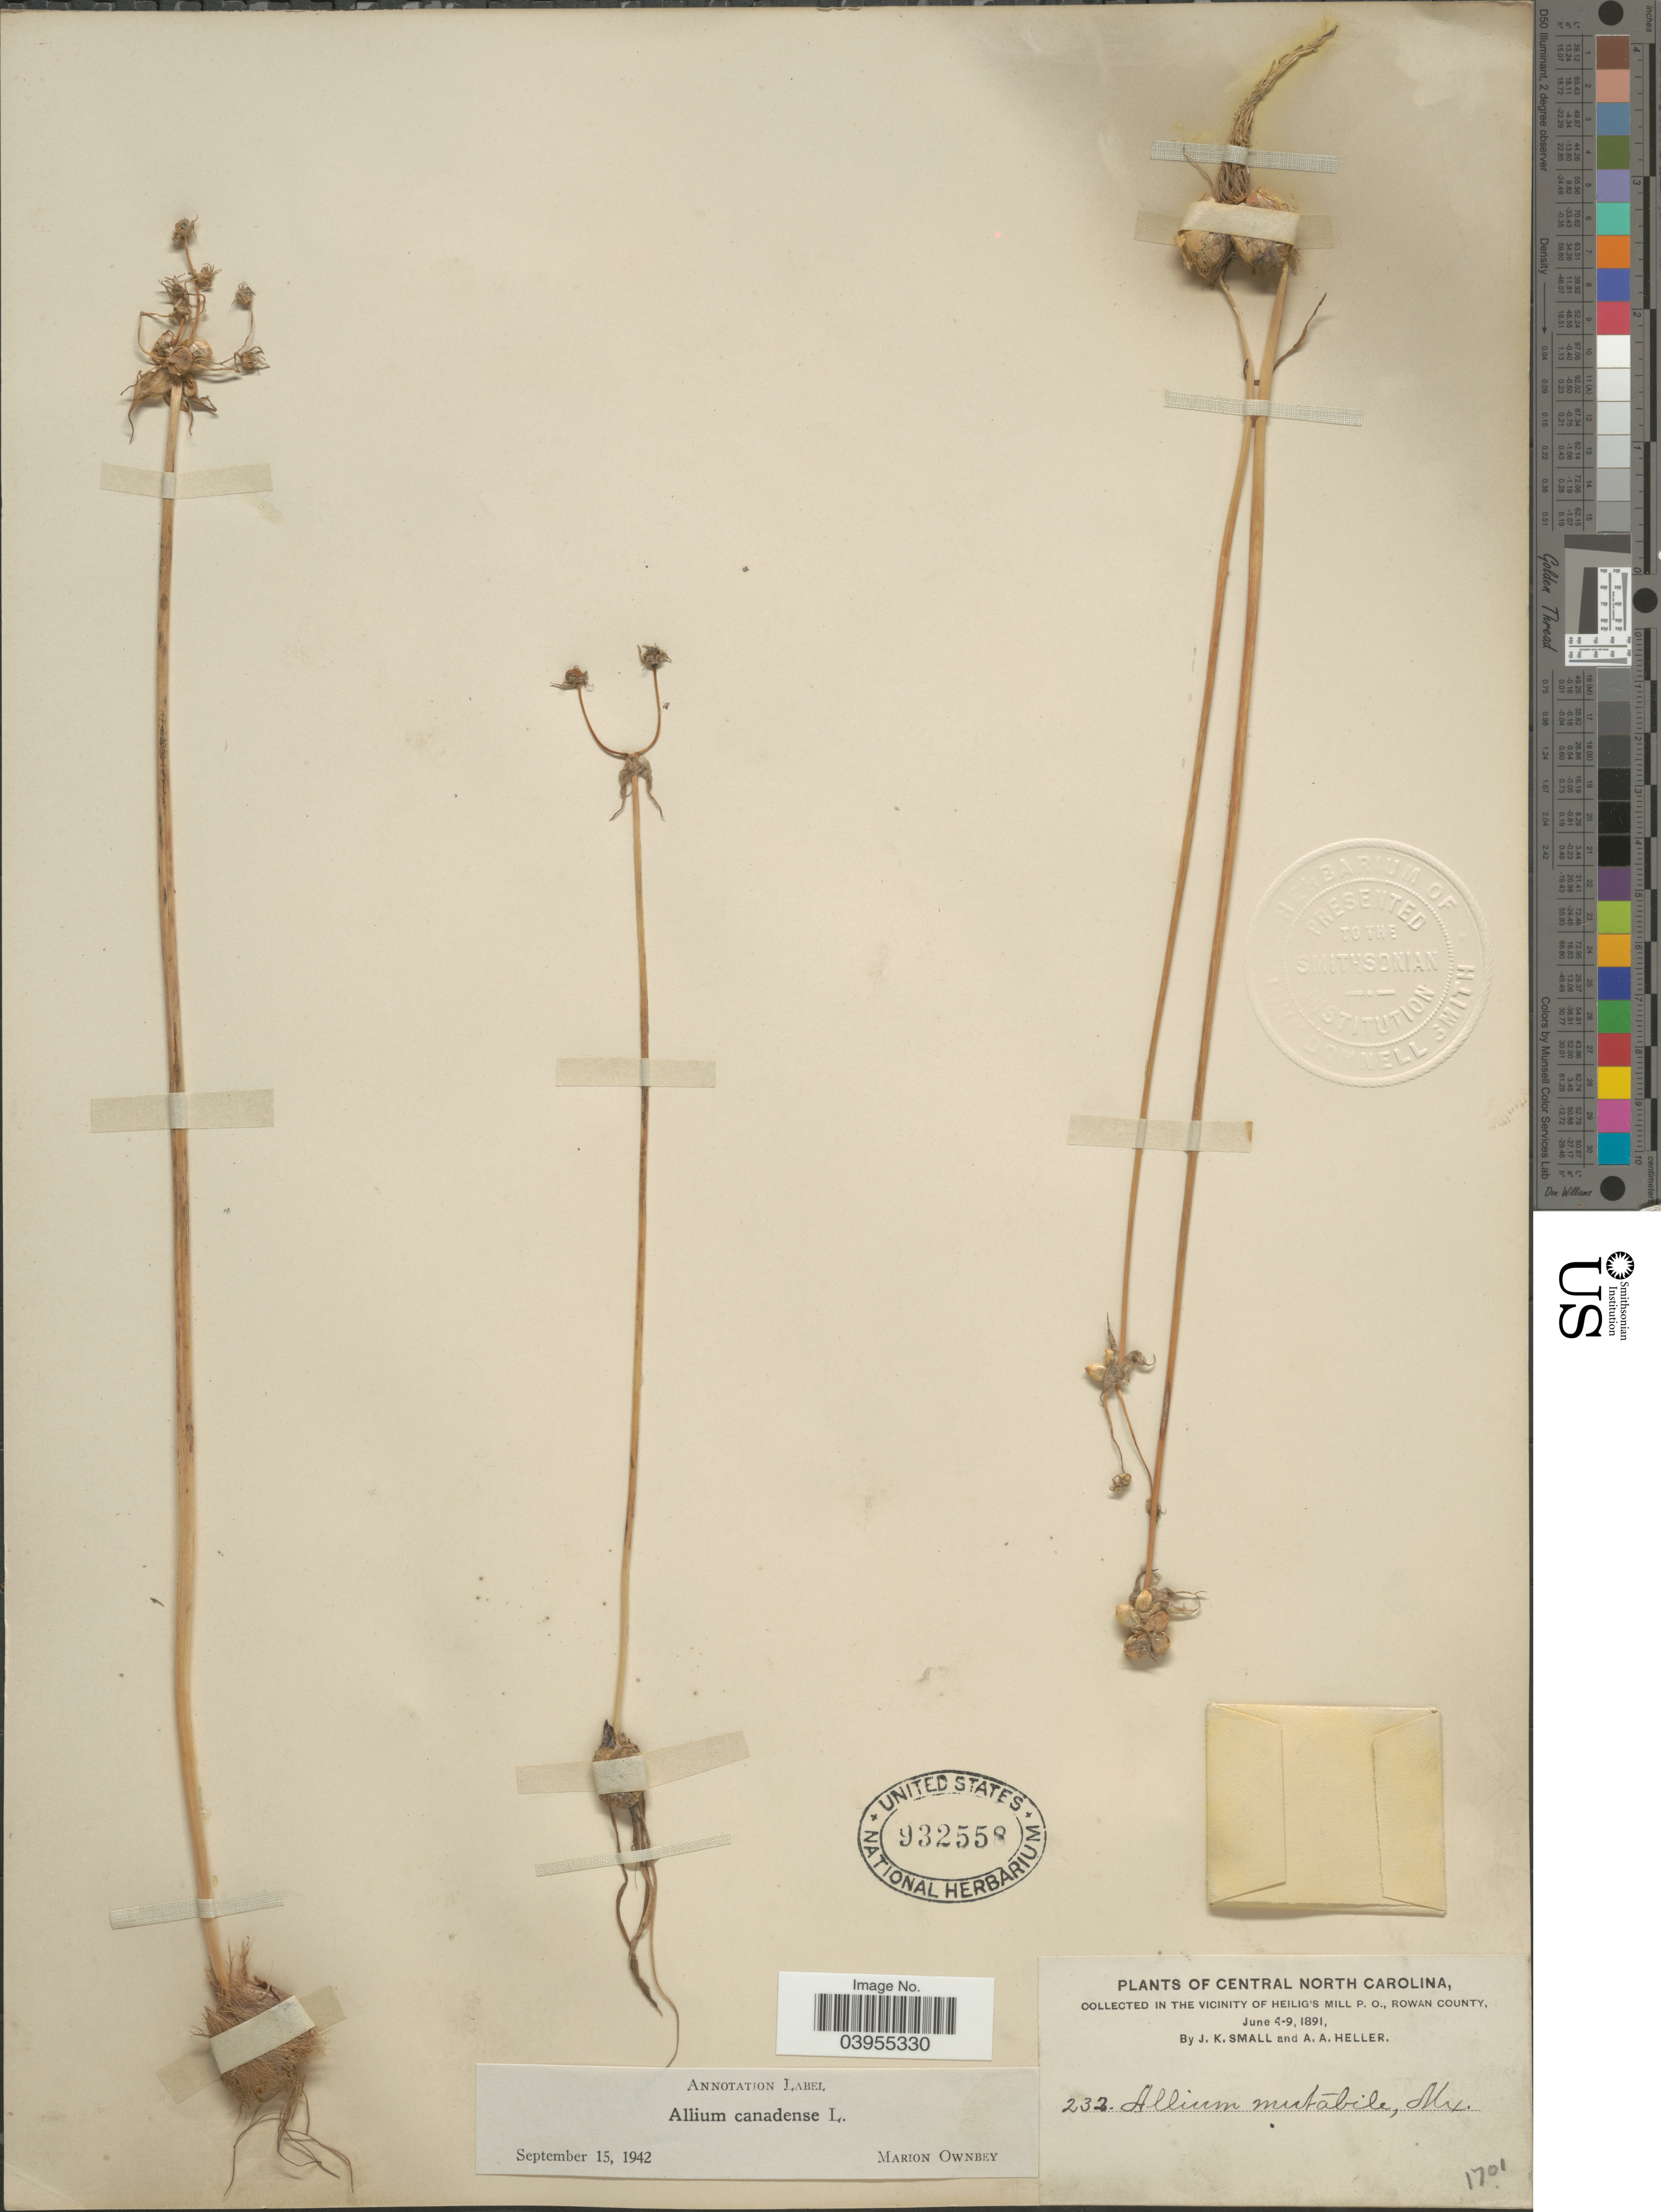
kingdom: Plantae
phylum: Tracheophyta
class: Liliopsida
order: Asparagales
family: Amaryllidaceae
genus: Allium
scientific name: Allium canadense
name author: L.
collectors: J. K. Small & A. A. Heller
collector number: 232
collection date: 1891-06-04/1891-06-09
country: United States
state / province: North Carolina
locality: Central North Carolina. In the Vicinity of Heilig's Mill P. O., Rowan County.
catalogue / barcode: US 932558